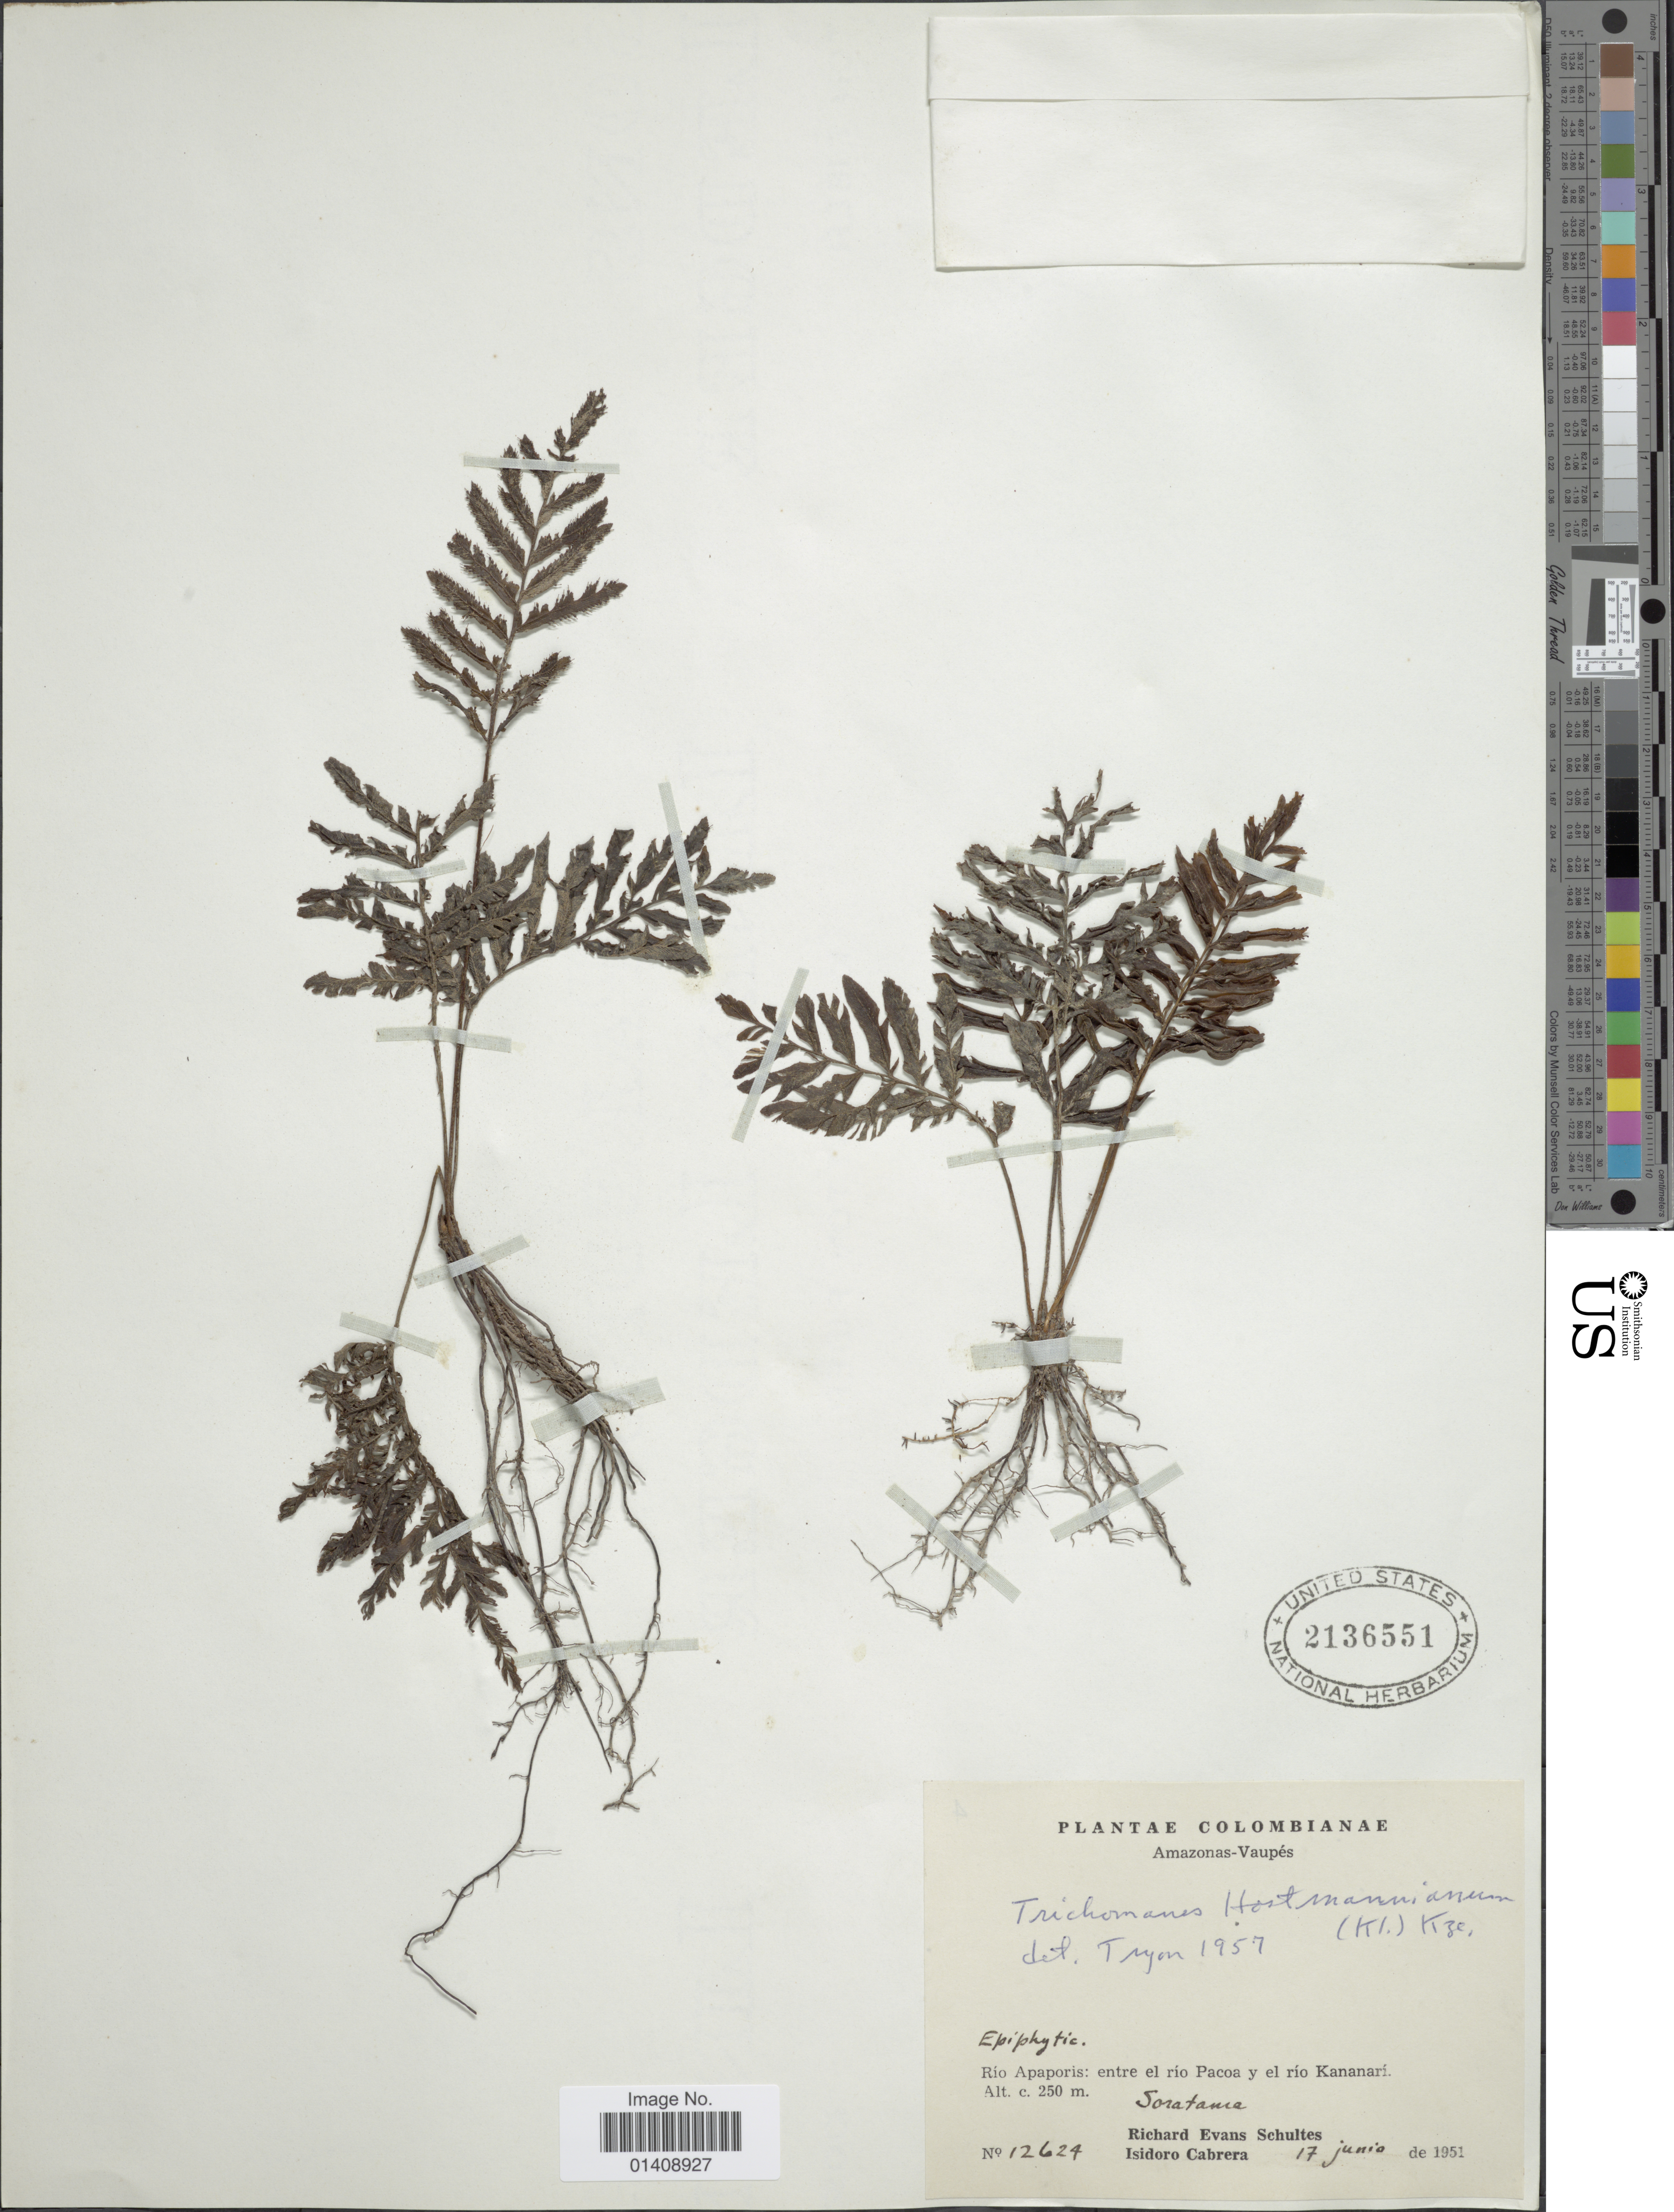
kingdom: Plantae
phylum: Tracheophyta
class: Polypodiopsida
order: Hymenophyllales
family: Hymenophyllaceae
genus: Trichomanes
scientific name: Trichomanes hostmannianum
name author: (Klotzsch) Kunze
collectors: R. E. Schultes & I. Cabrera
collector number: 12624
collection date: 1951-06-17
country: Colombia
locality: Amazonas-Vaupés. Río Apaporis: entre el río Pacoa y el río Kananarí, Soratama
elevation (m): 250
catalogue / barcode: US 2136551